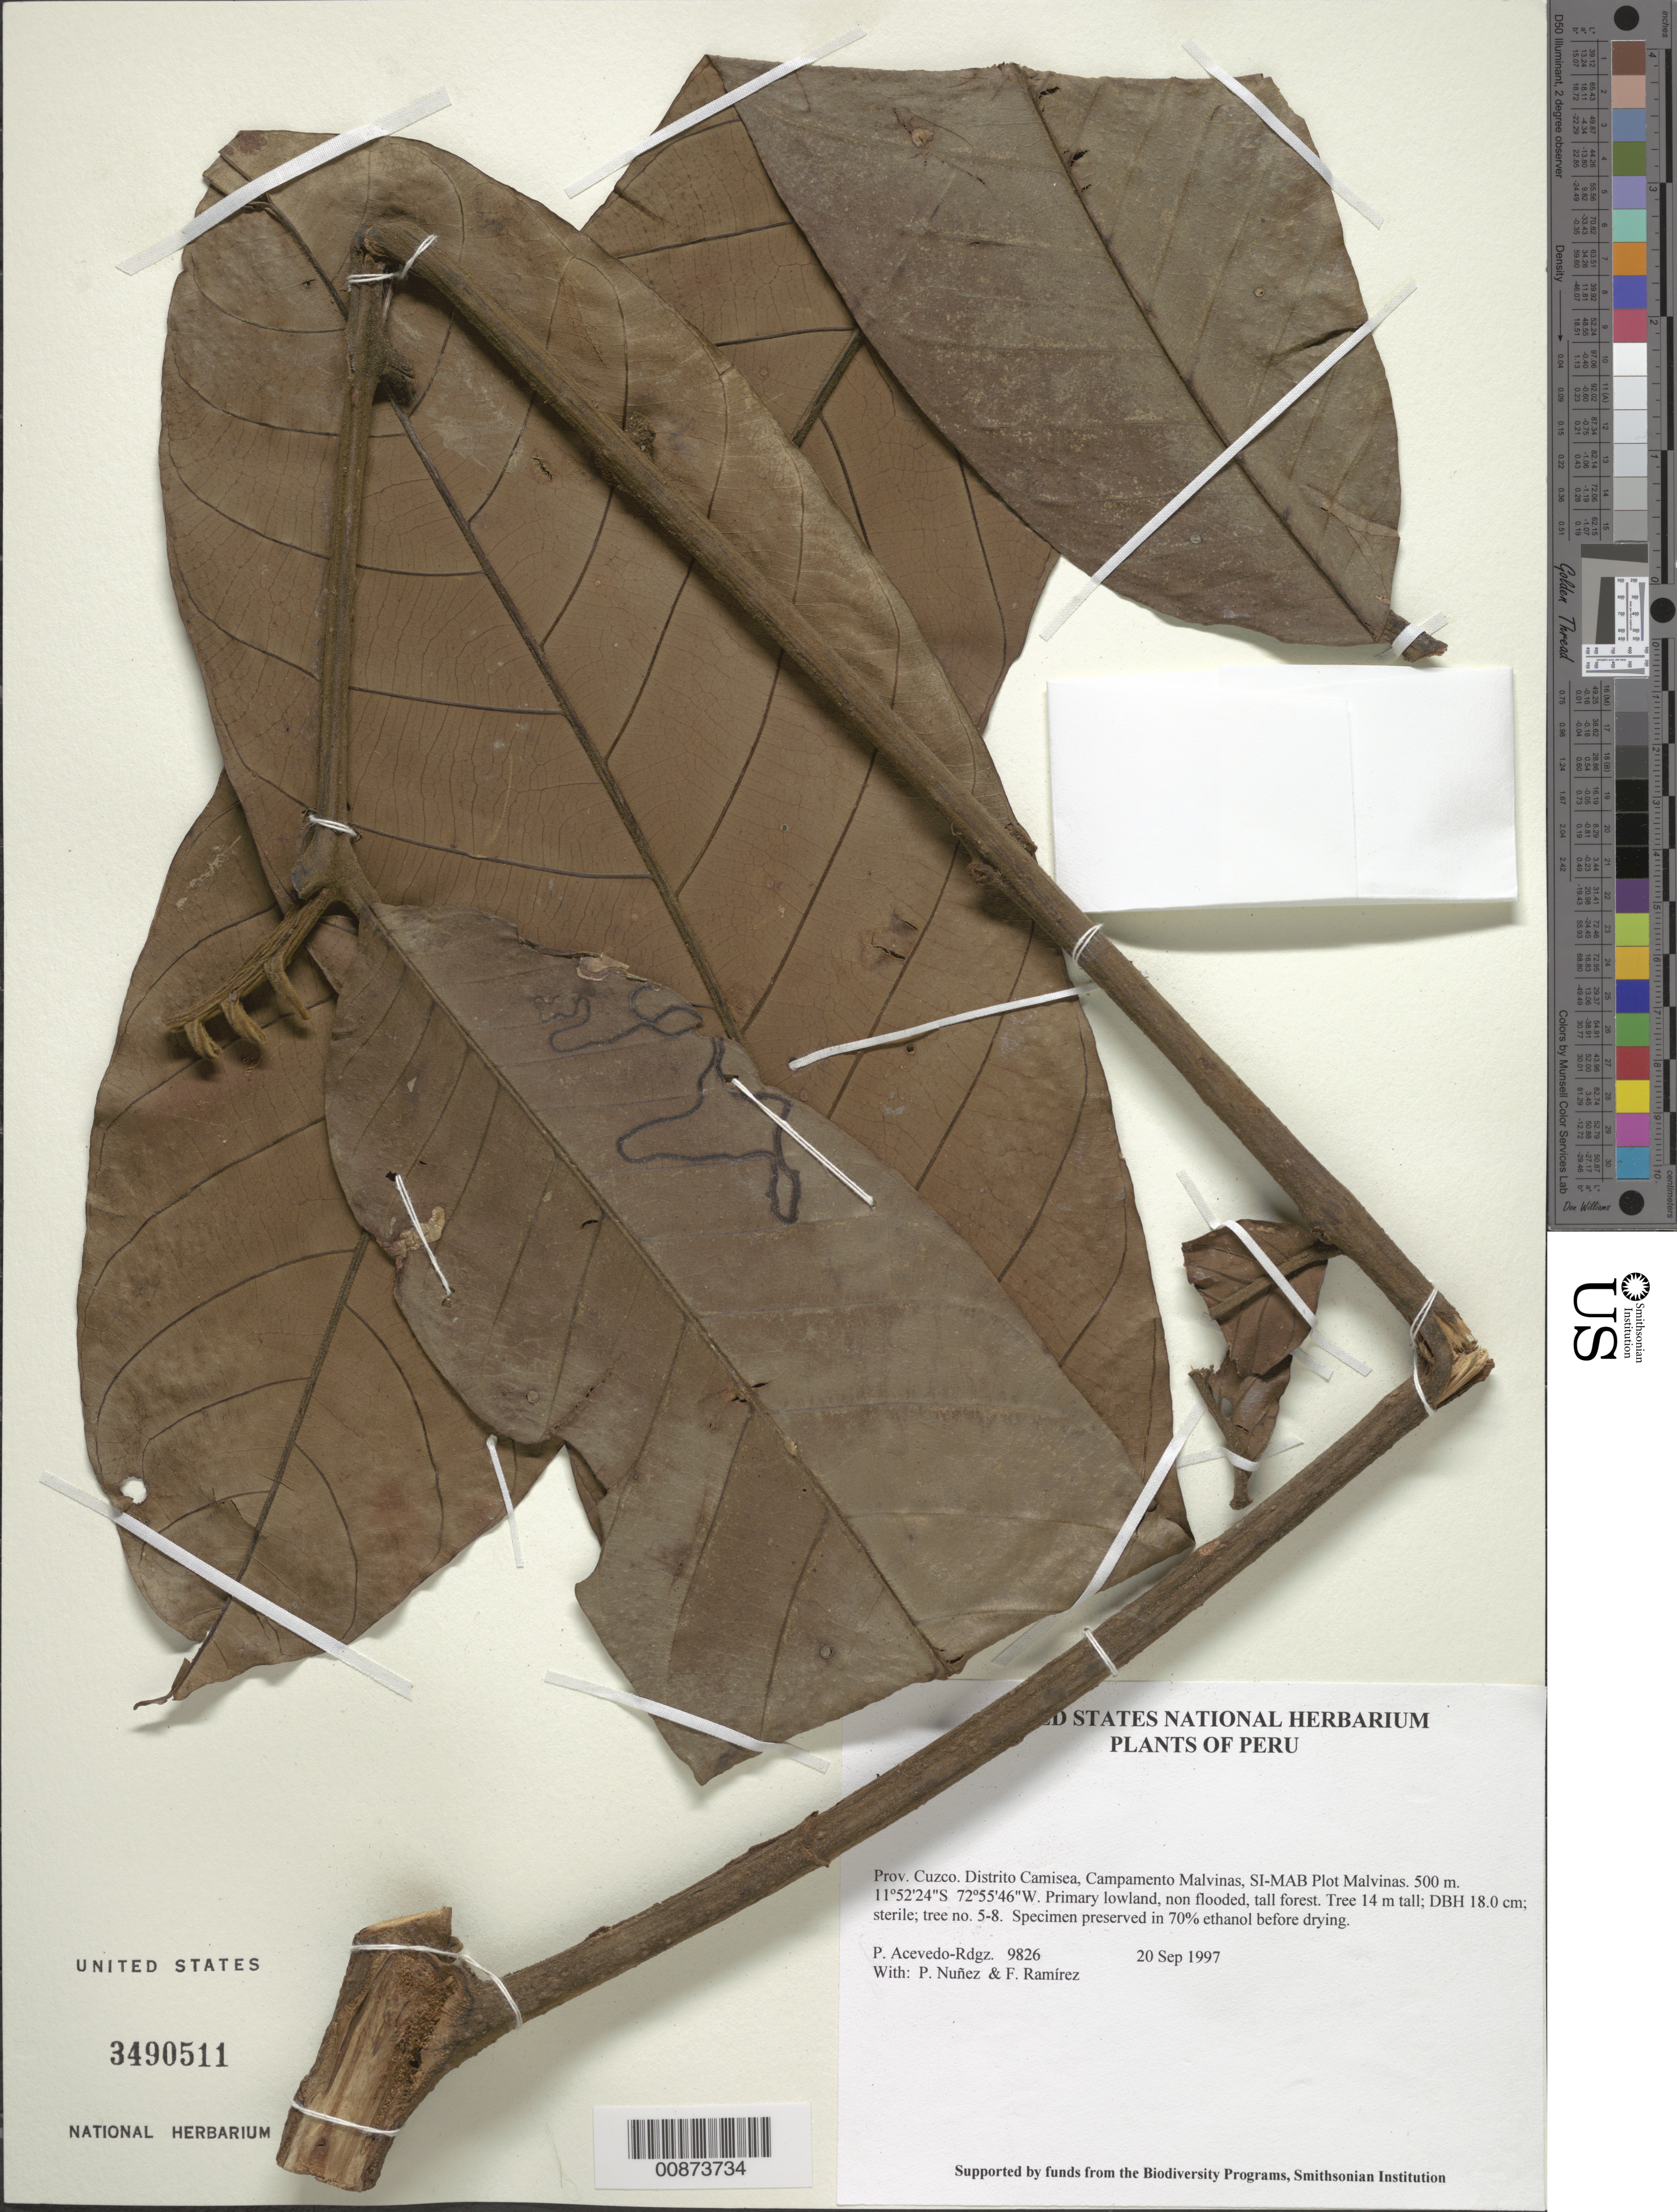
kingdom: Plantae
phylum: Tracheophyta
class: Magnoliopsida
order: Sapindales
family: Meliaceae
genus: Guarea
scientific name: Guarea sp.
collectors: P. Acevedo-Rodr., P. Nuñez V. & F. Ramirez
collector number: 9826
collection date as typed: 20 Sep 1997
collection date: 1997-09-20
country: Peru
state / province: Cusco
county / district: Cusco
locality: Distrito Camisea, Campamento Malvinas, SI-MAB Plot Malvinas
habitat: Primary lowland, non flooded, tall forest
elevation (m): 500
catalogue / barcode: US 3490511